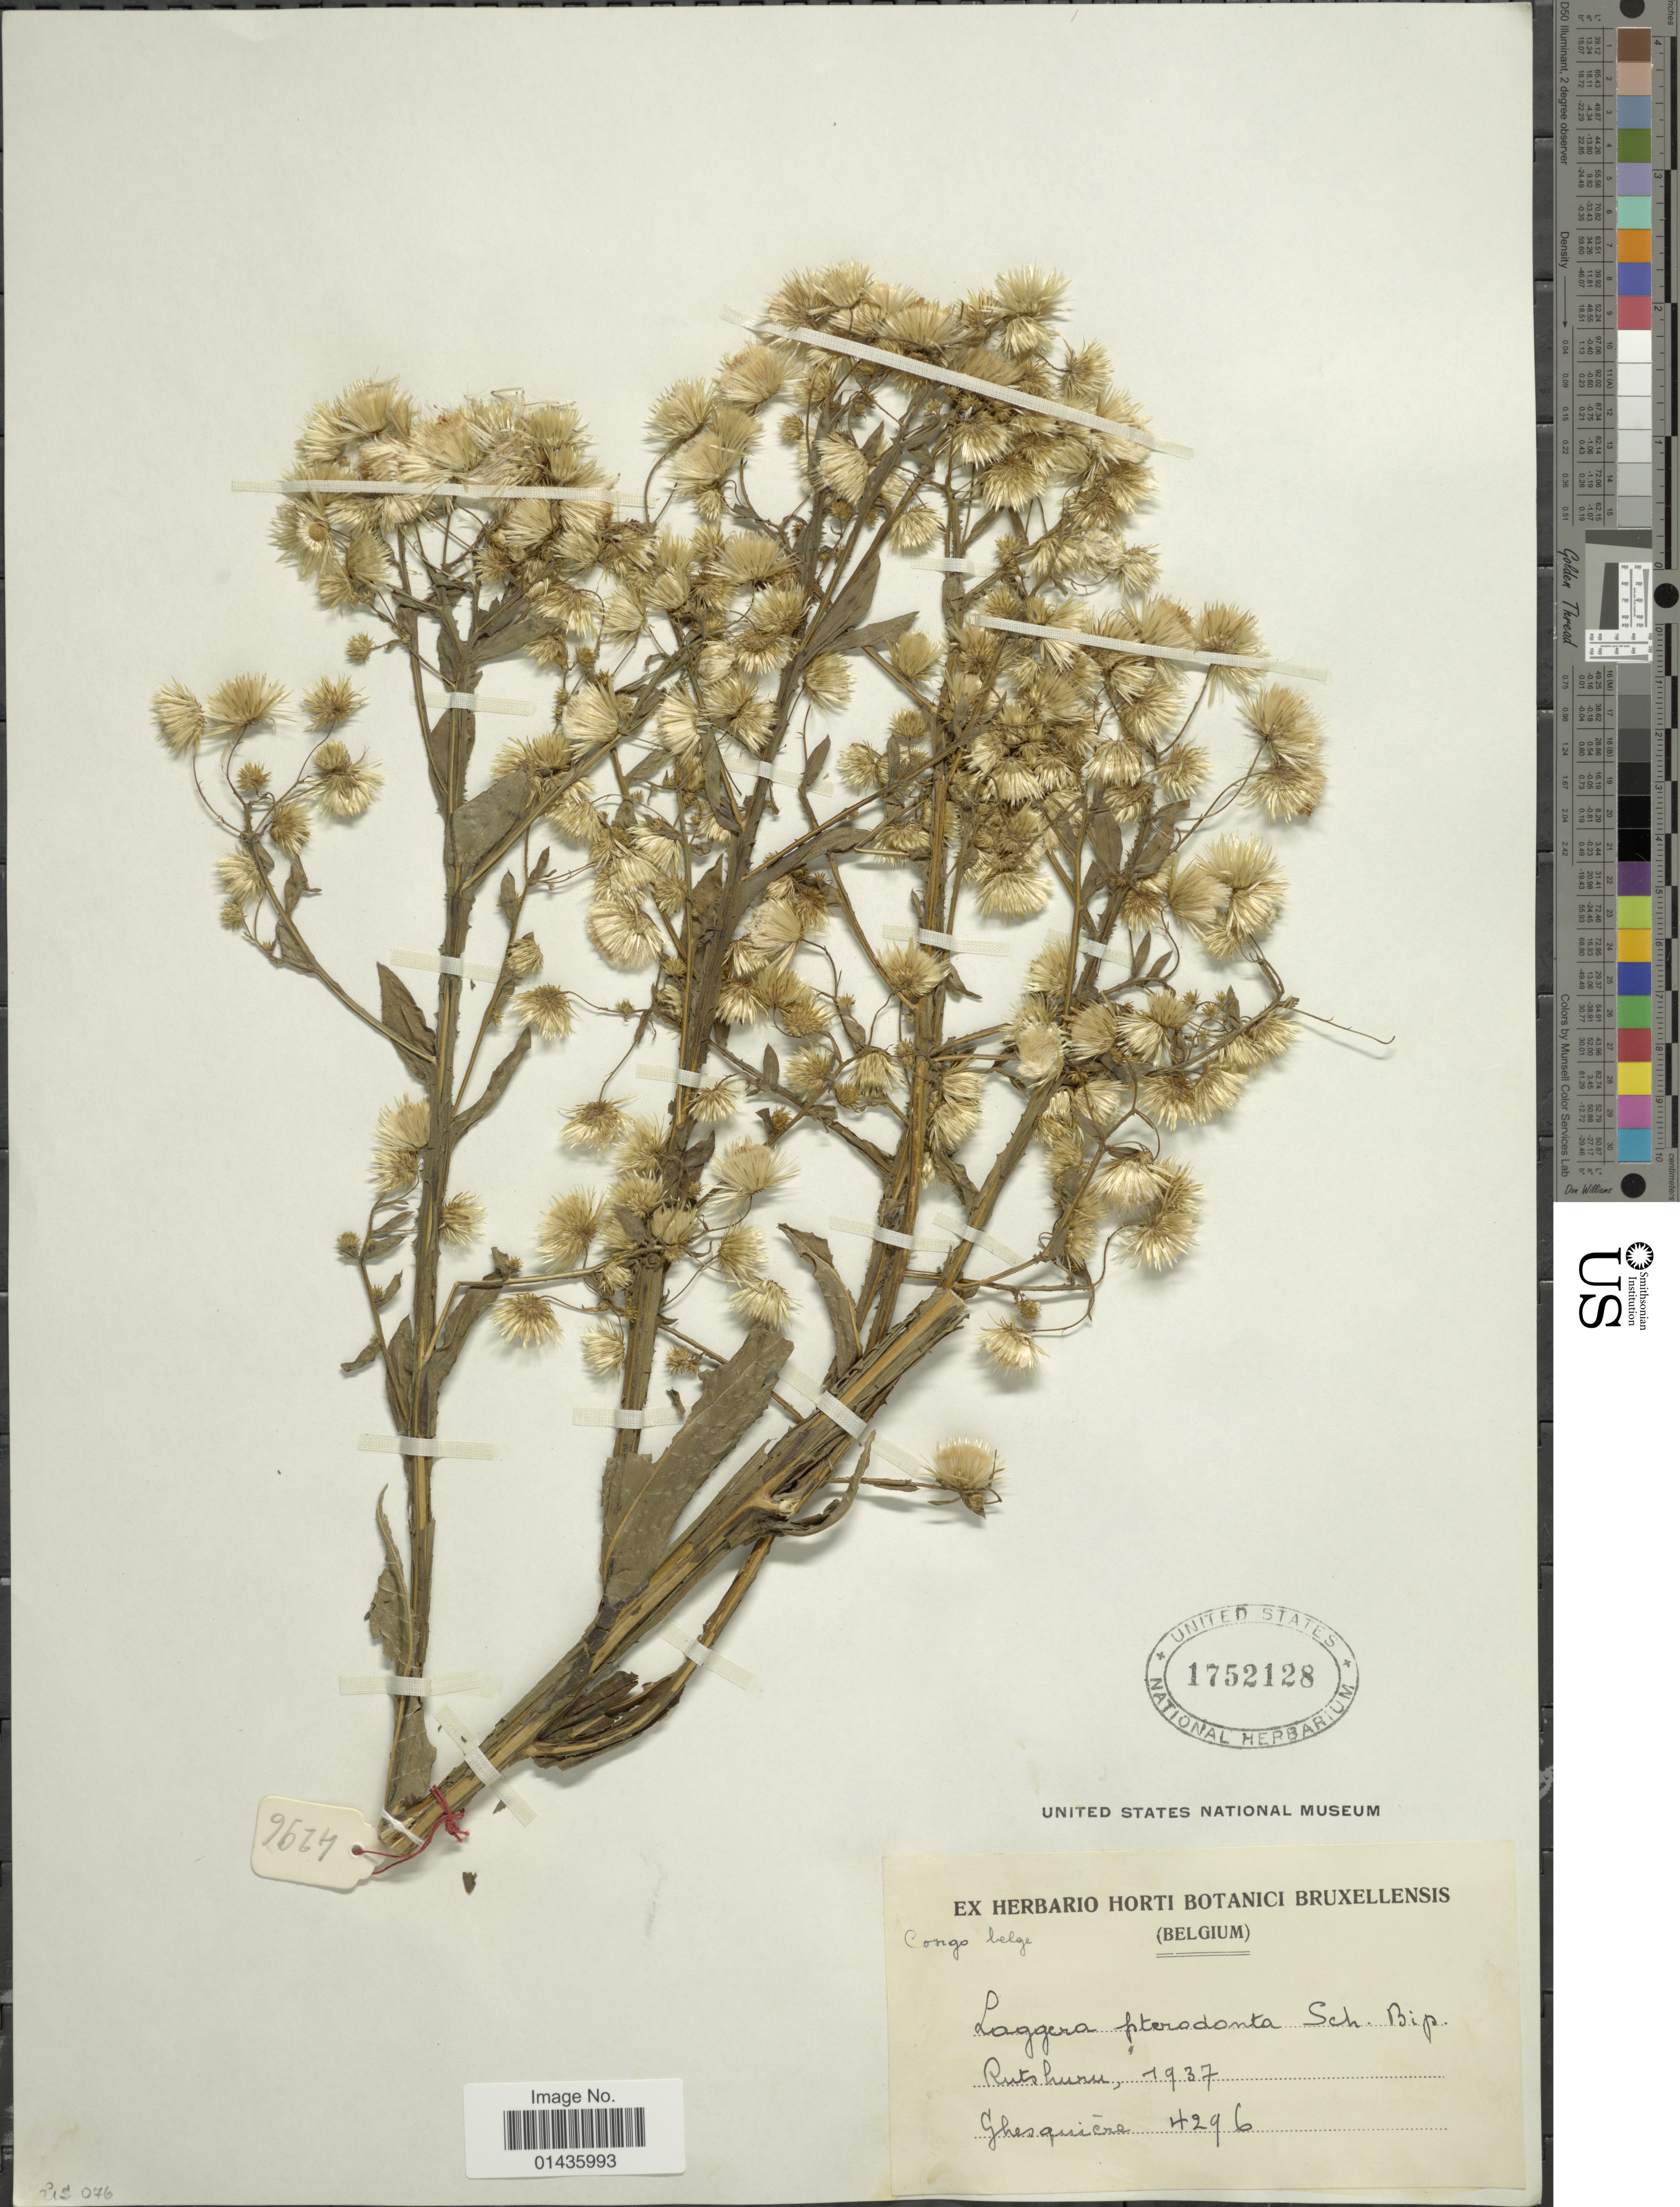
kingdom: Plantae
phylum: Tracheophyta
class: Magnoliopsida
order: Asterales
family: Asteraceae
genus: Laggera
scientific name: Laggera perrottetiana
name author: DC.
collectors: Ghesquière.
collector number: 4296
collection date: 1937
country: Congo, Democratic Republic of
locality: Rutshuru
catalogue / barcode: US 17522128